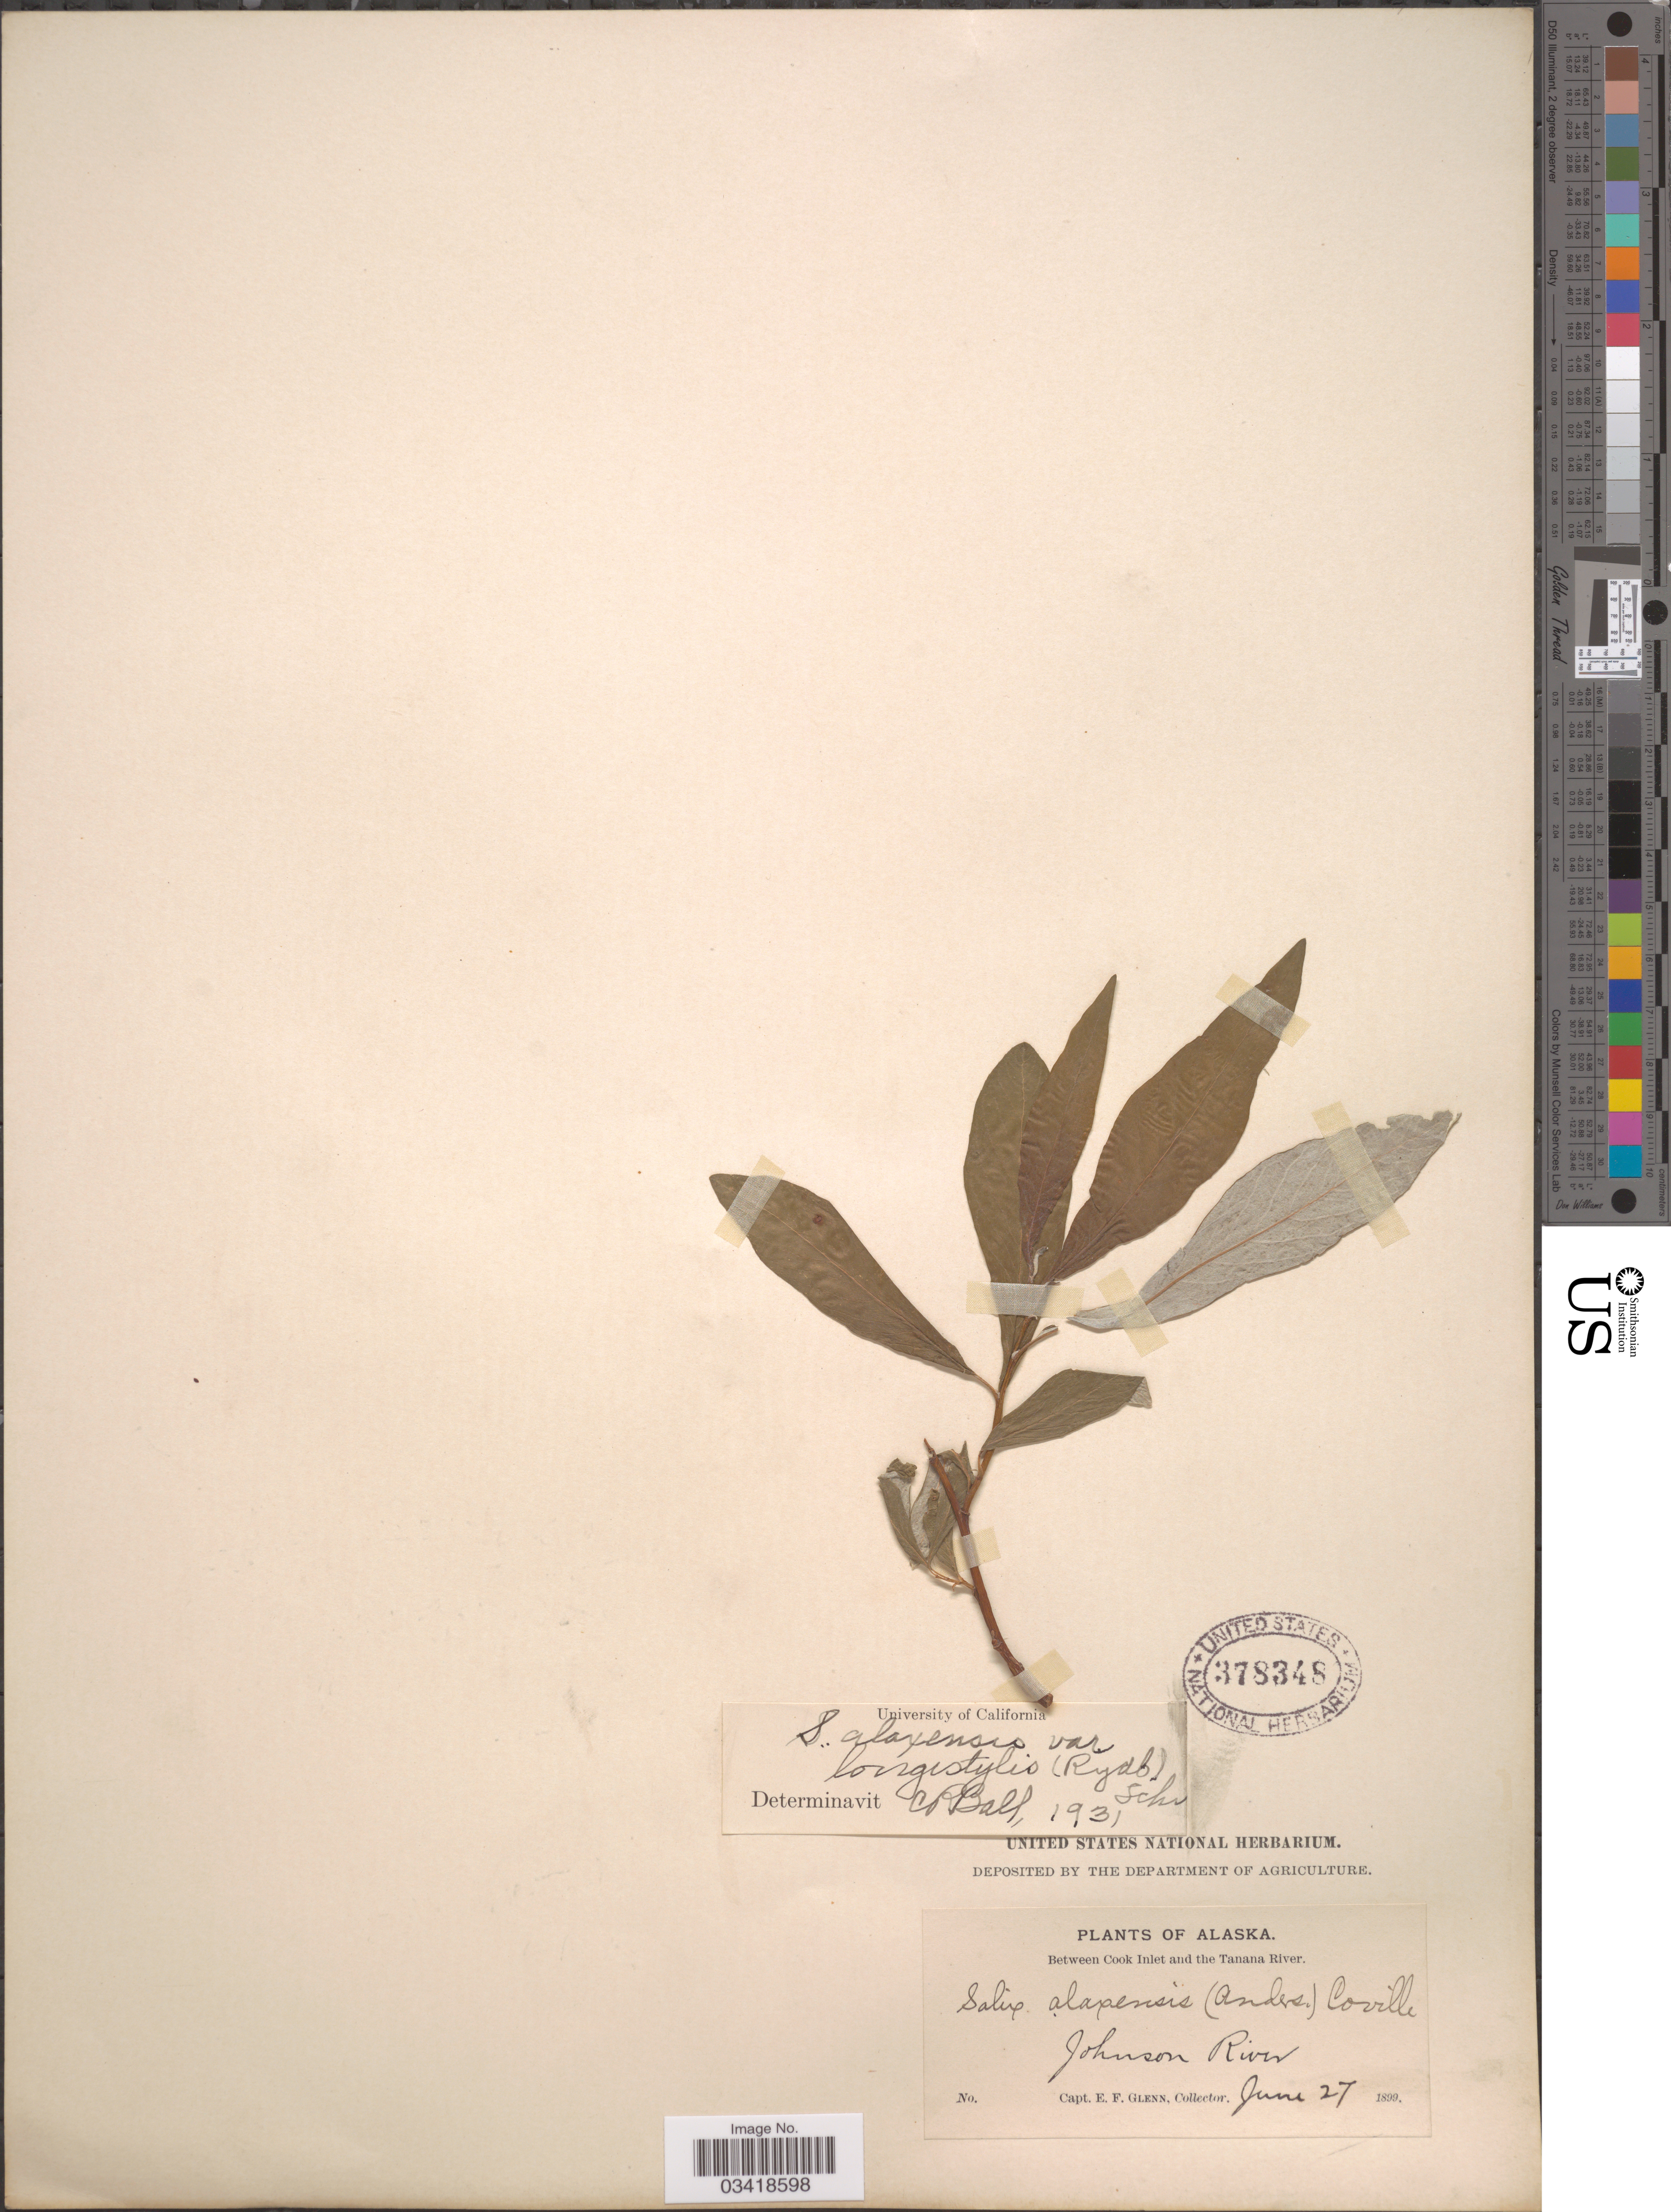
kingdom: Plantae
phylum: Tracheophyta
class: Magnoliopsida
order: Malpighiales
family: Salicaceae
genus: Salix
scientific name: Salix alaxensis var. longistylis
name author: (Rydb.) C.K. Schneid.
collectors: E. Glenn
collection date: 1899-06-27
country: United States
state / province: Alaska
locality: Between Cook Inlet and the Tanana River. Johnson River.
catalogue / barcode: US 378348